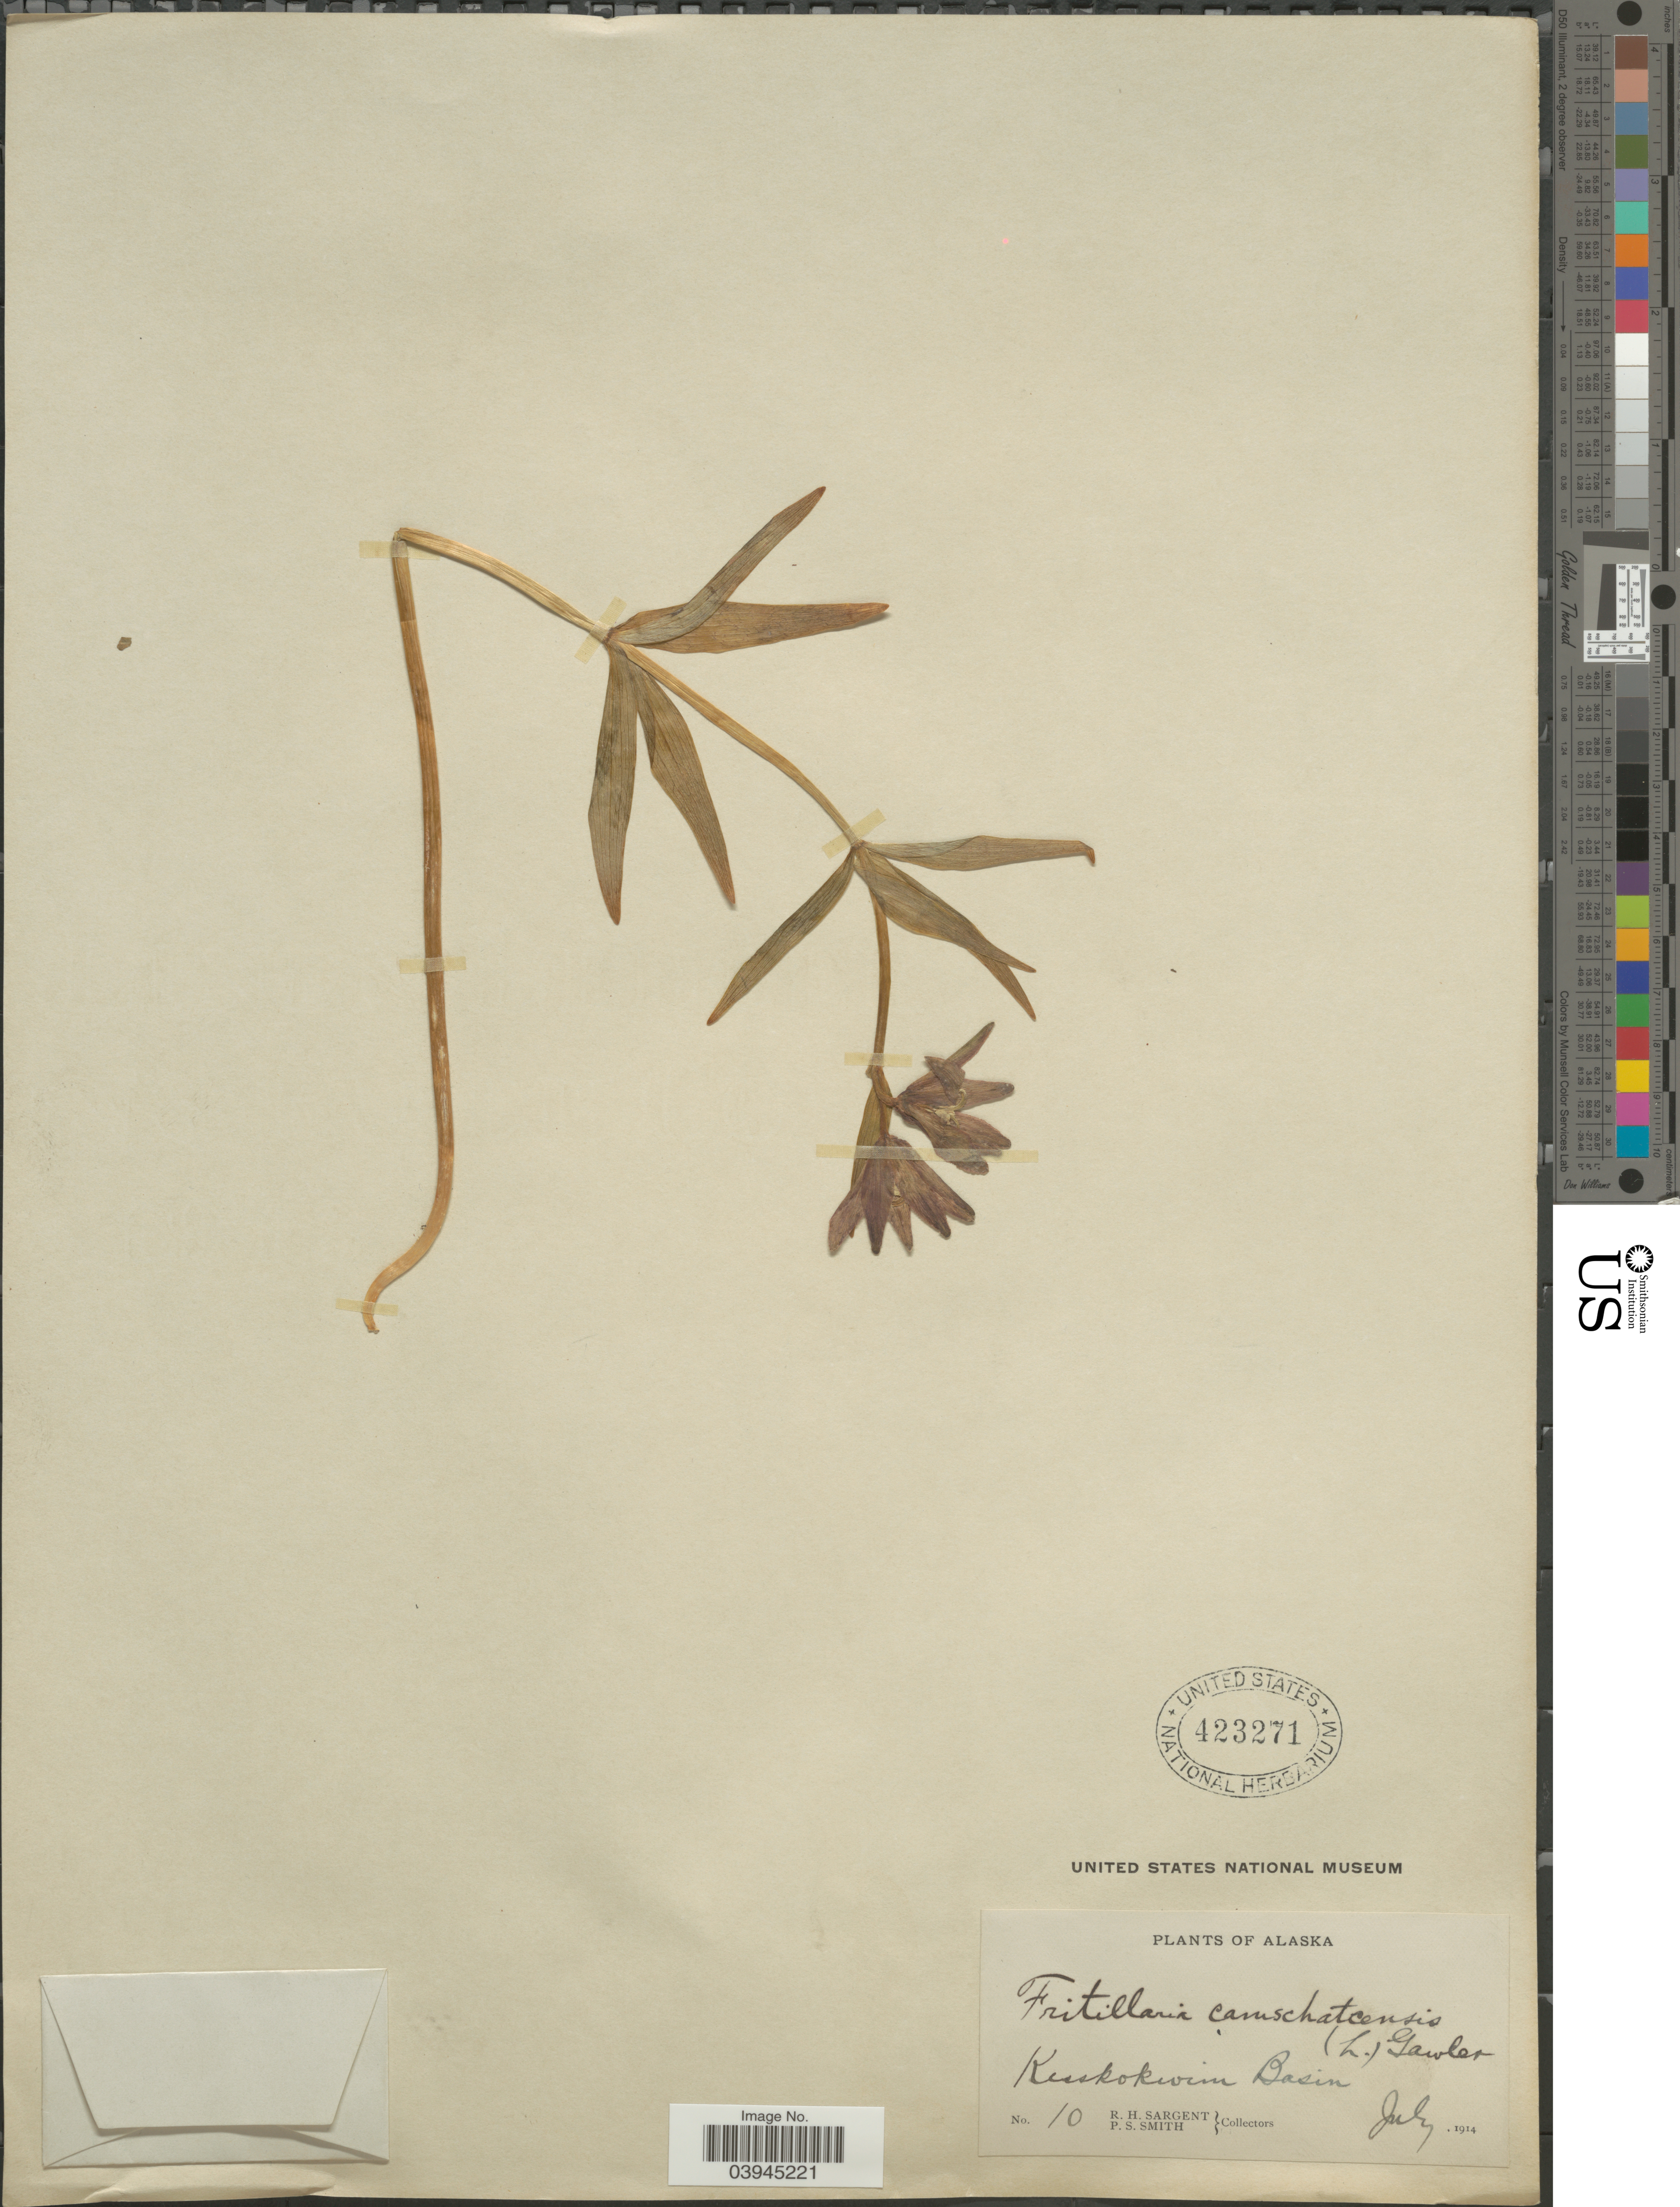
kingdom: Plantae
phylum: Tracheophyta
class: Liliopsida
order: Liliales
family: Liliaceae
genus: Fritillaria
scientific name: Fritillaria camschatcensis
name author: (L.) Ker Gawl.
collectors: R. Sargent & P. Smith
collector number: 10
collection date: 1914-07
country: United States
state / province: Alaska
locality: Kuskokwim Basin.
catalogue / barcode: US 423271